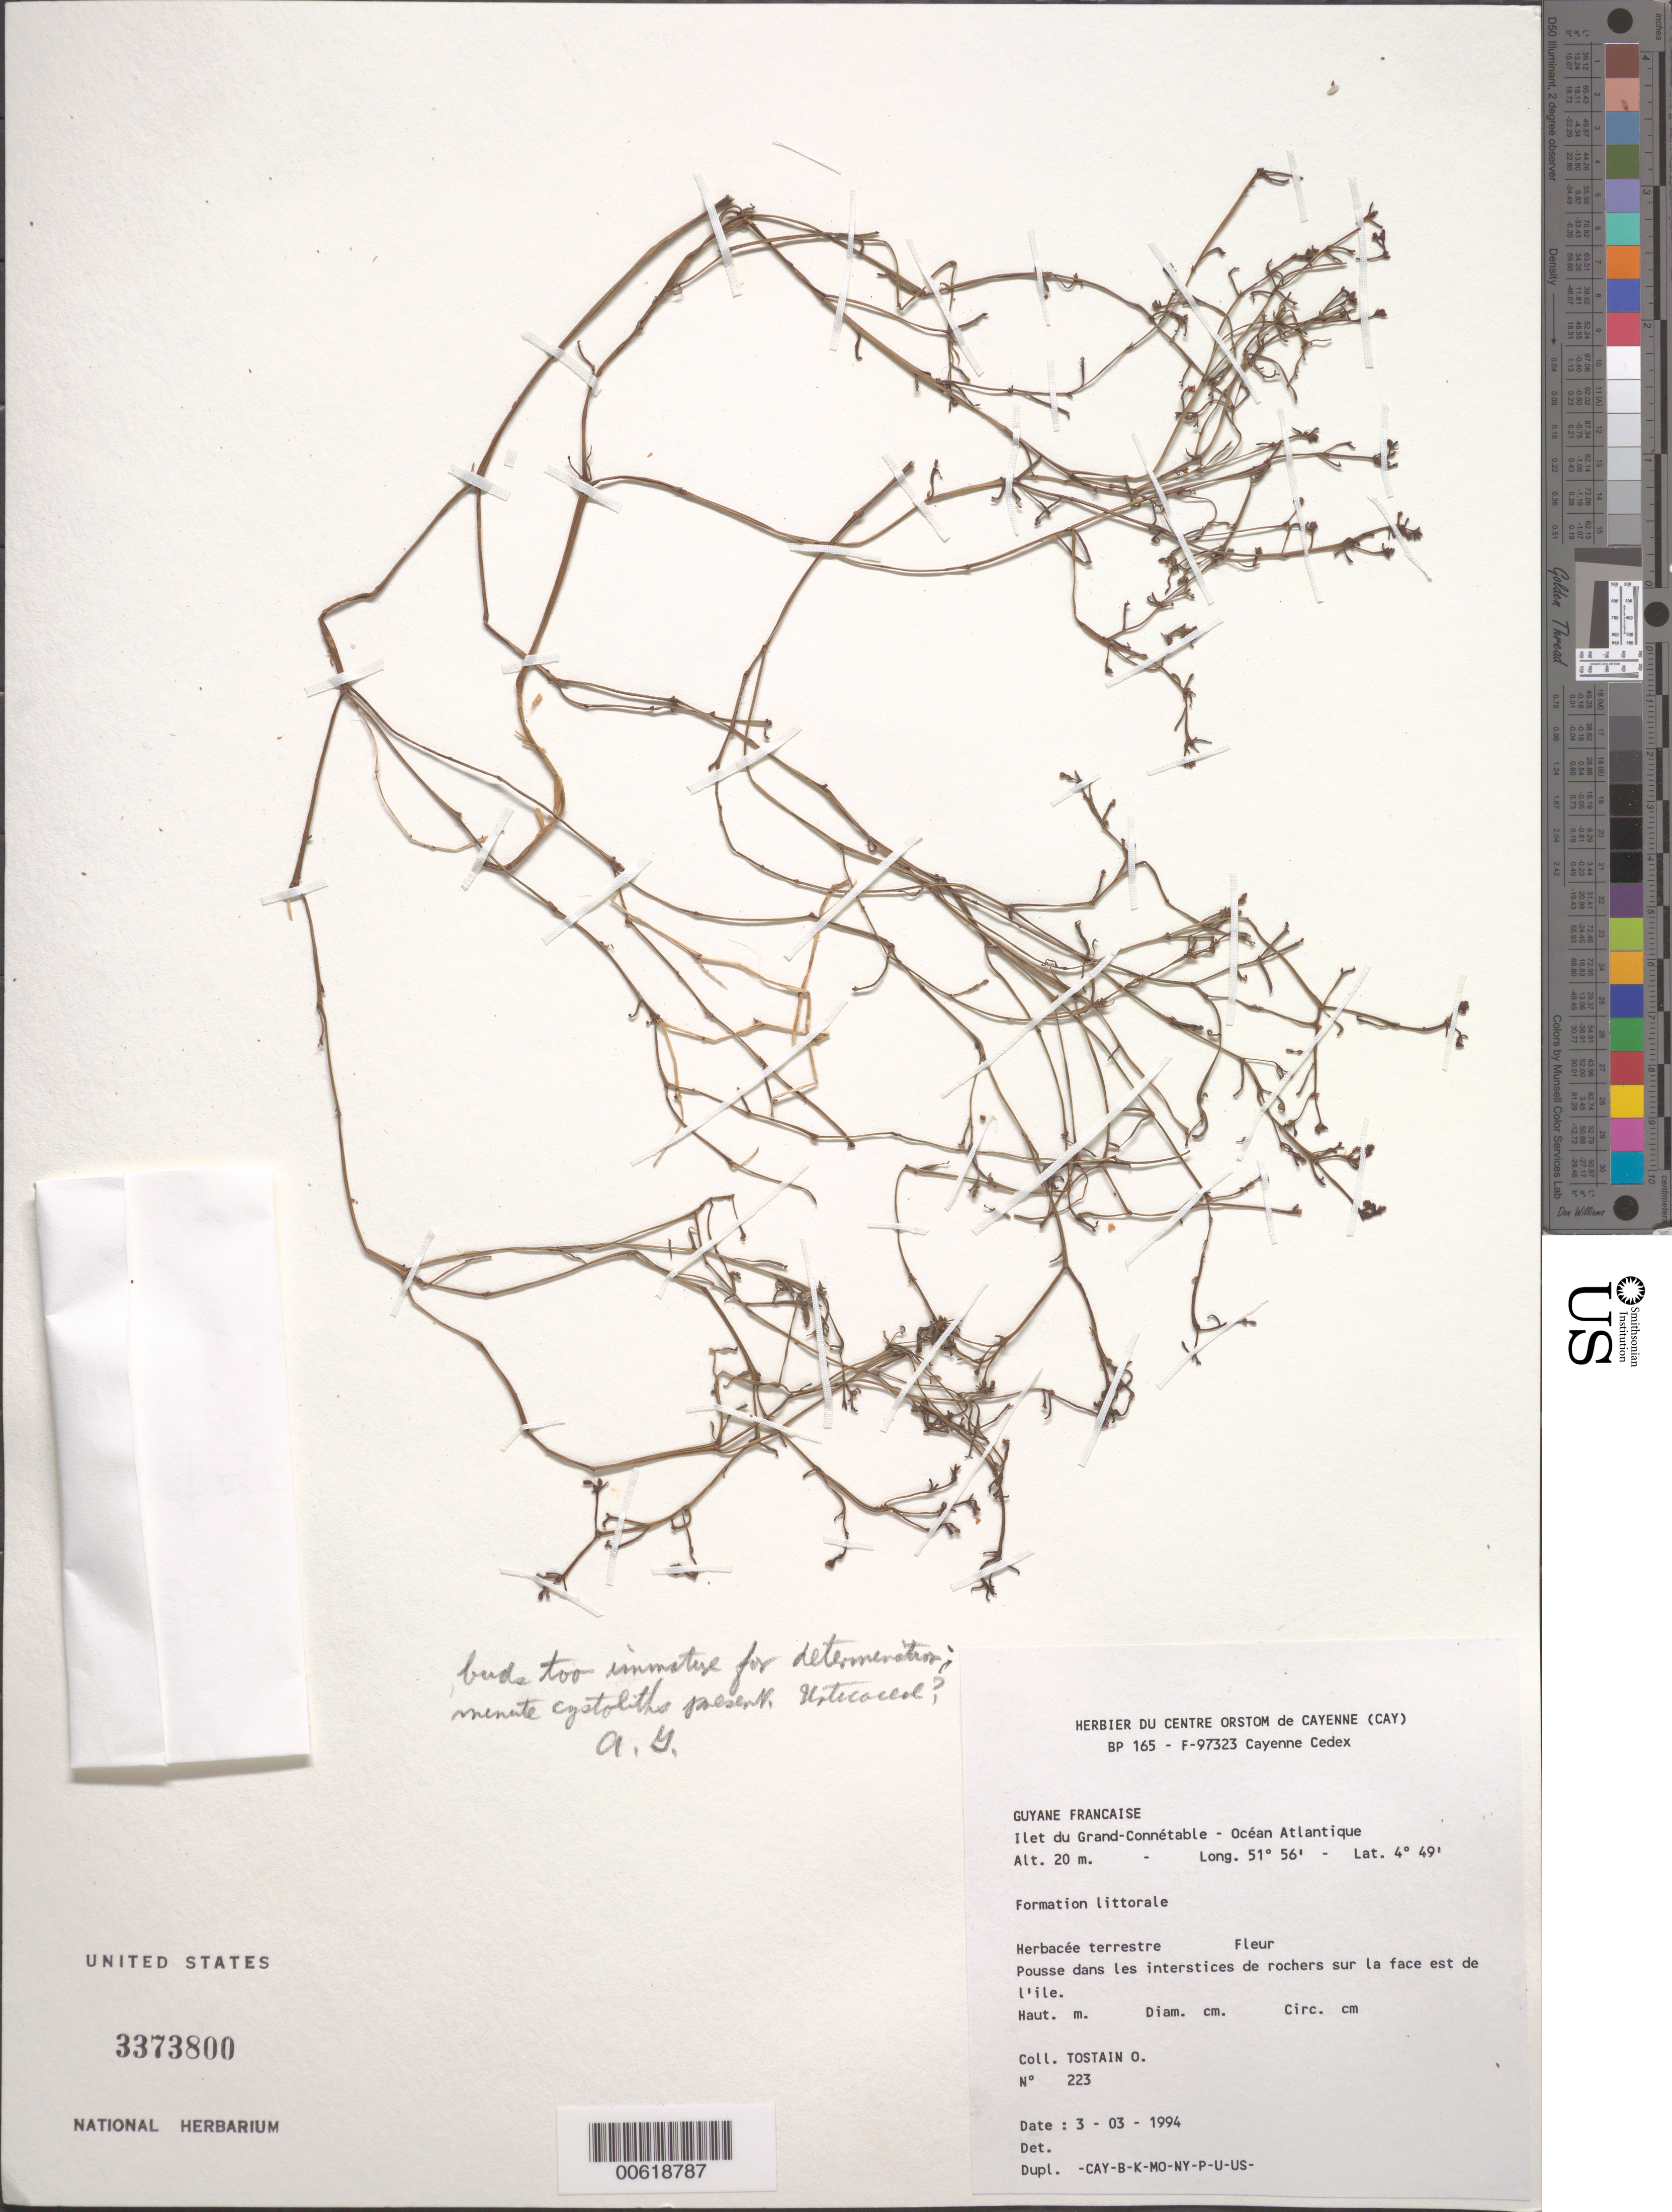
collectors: O. Tostain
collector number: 223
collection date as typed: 3-Mar-94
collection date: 1994-03-03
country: French Guiana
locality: Ilet du Grand Connétable, Océan Atlantique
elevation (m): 20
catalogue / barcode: US 3373800